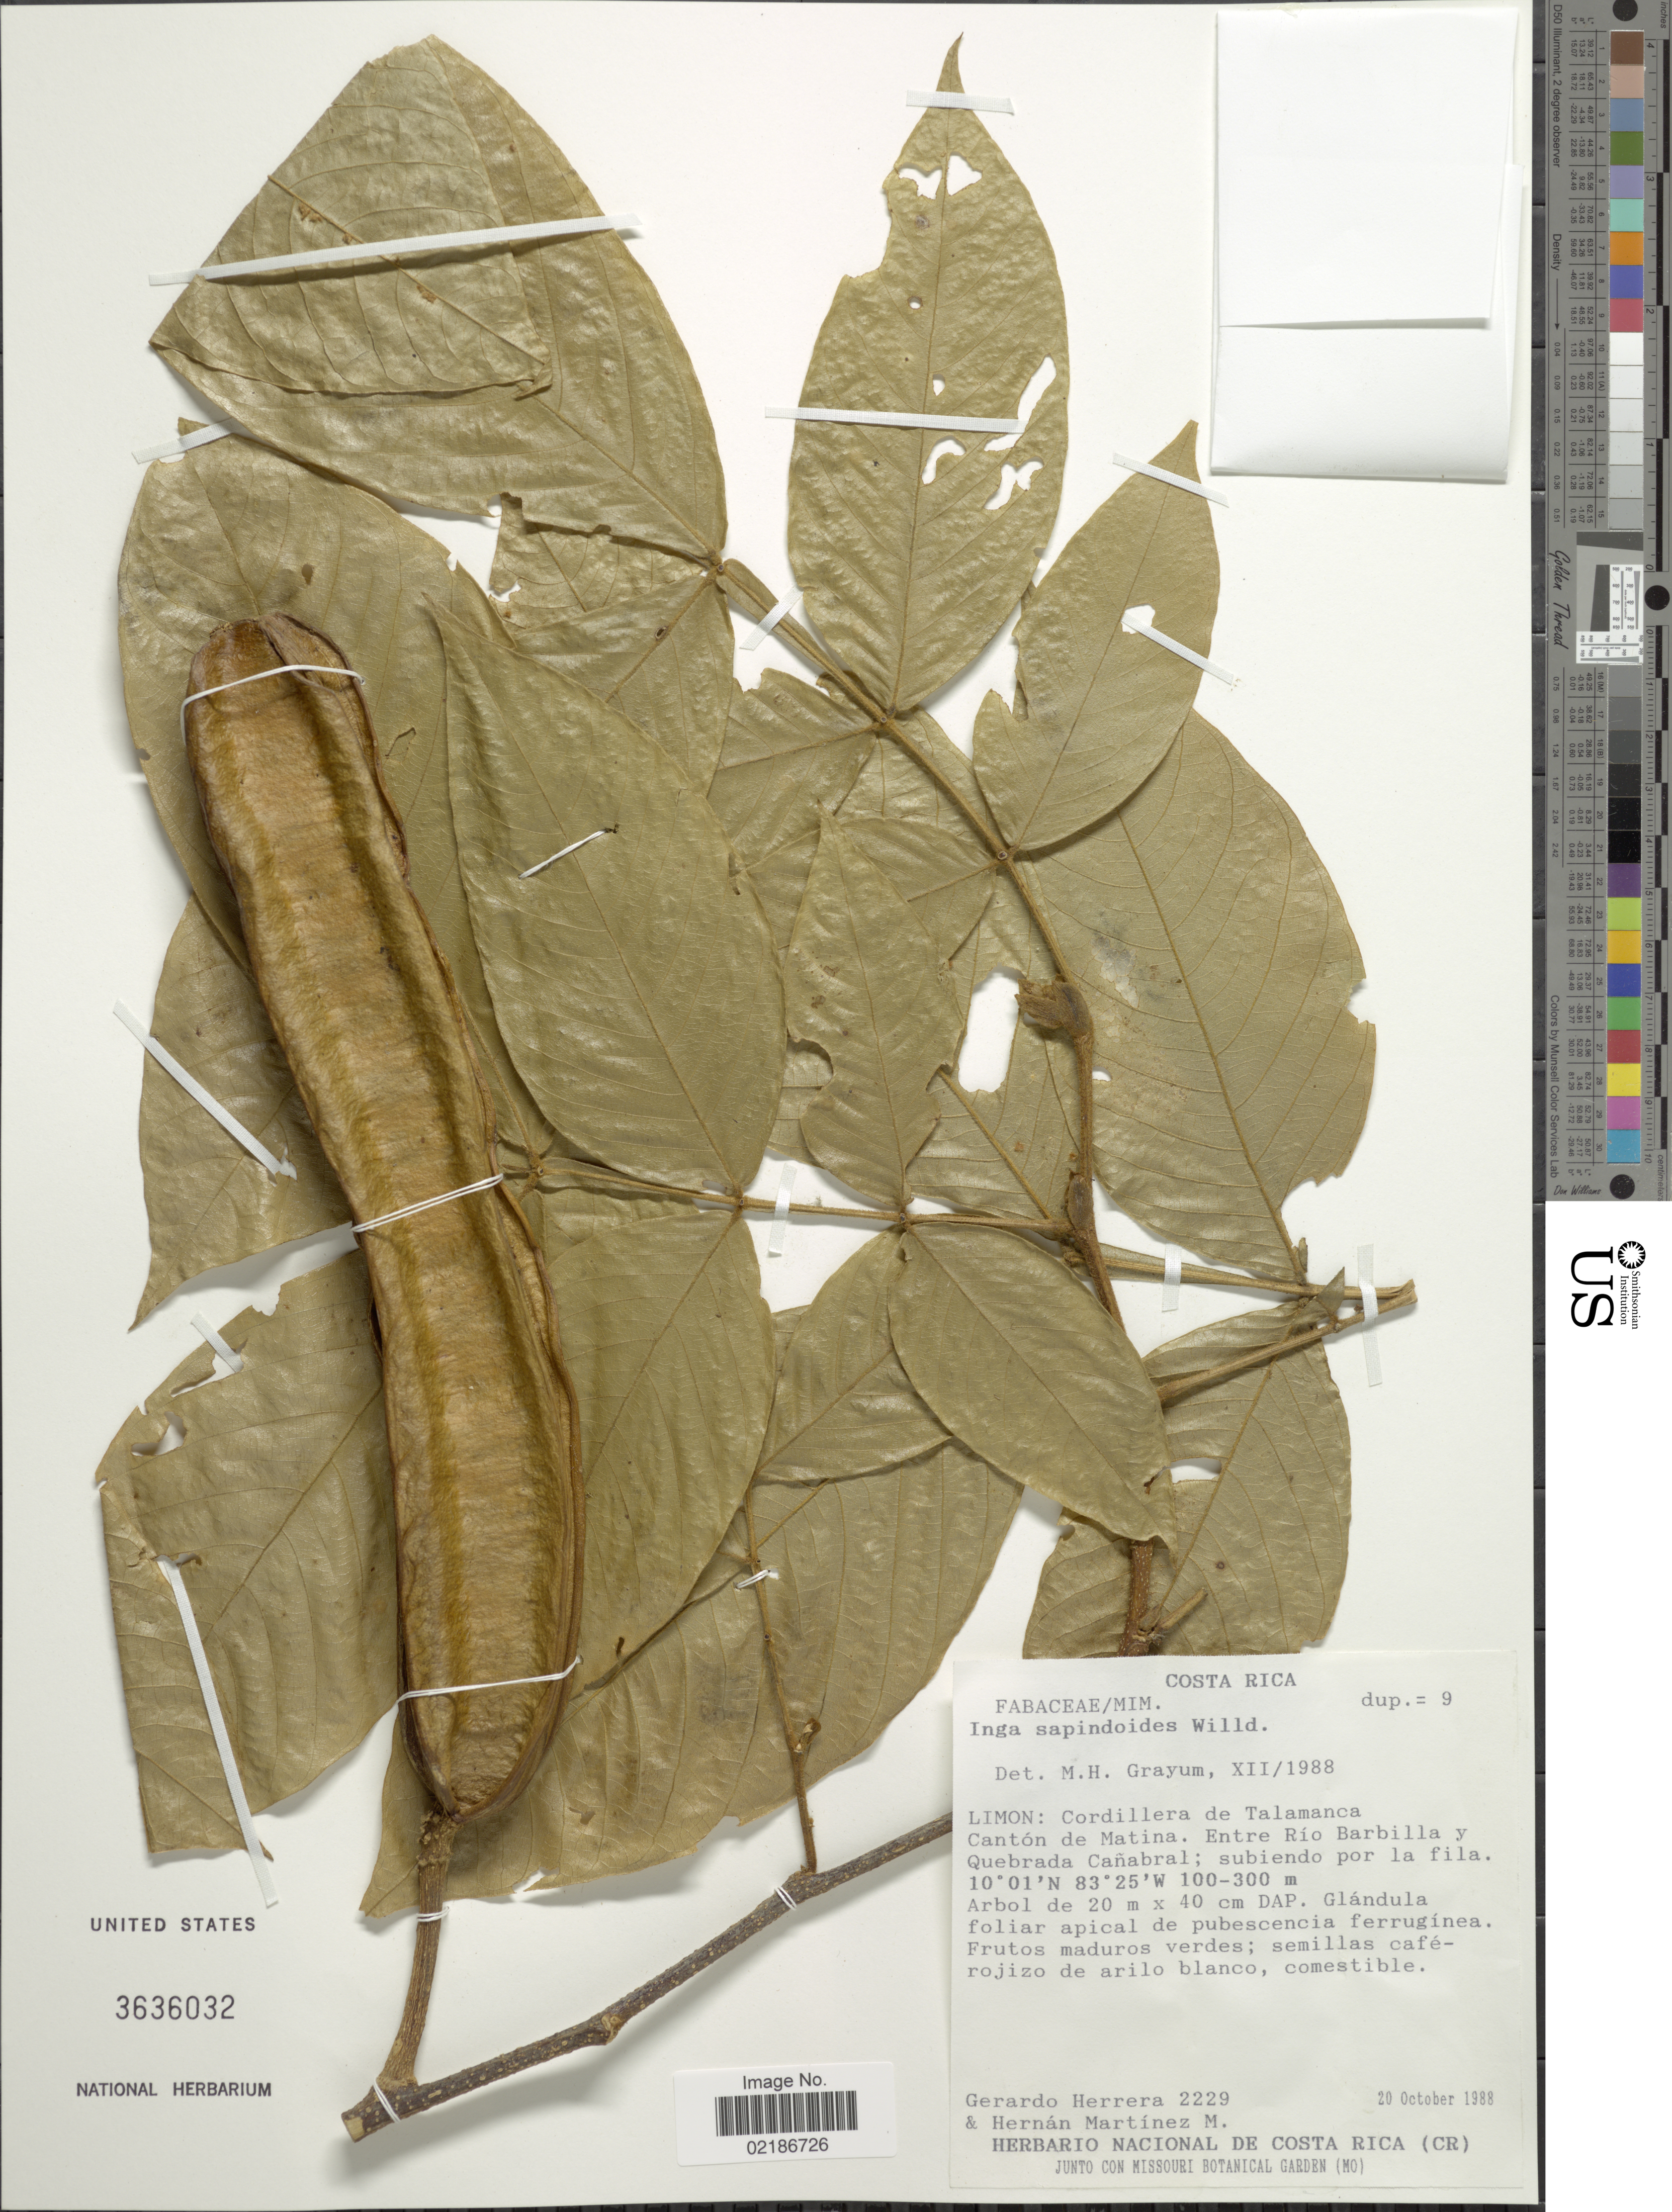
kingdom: Plantae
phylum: Tracheophyta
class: Magnoliopsida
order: Fabales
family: Fabaceae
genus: Inga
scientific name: Inga sapindoides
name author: Willd.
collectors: G. Herrera & H. Martínez M.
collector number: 2229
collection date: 1988-10-20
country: Costa Rica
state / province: Limón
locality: Cordillera de Talamanca, Canton de Matina, entre Rio Barbilla y Quebrada Canabral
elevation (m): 100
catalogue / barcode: US 3636032